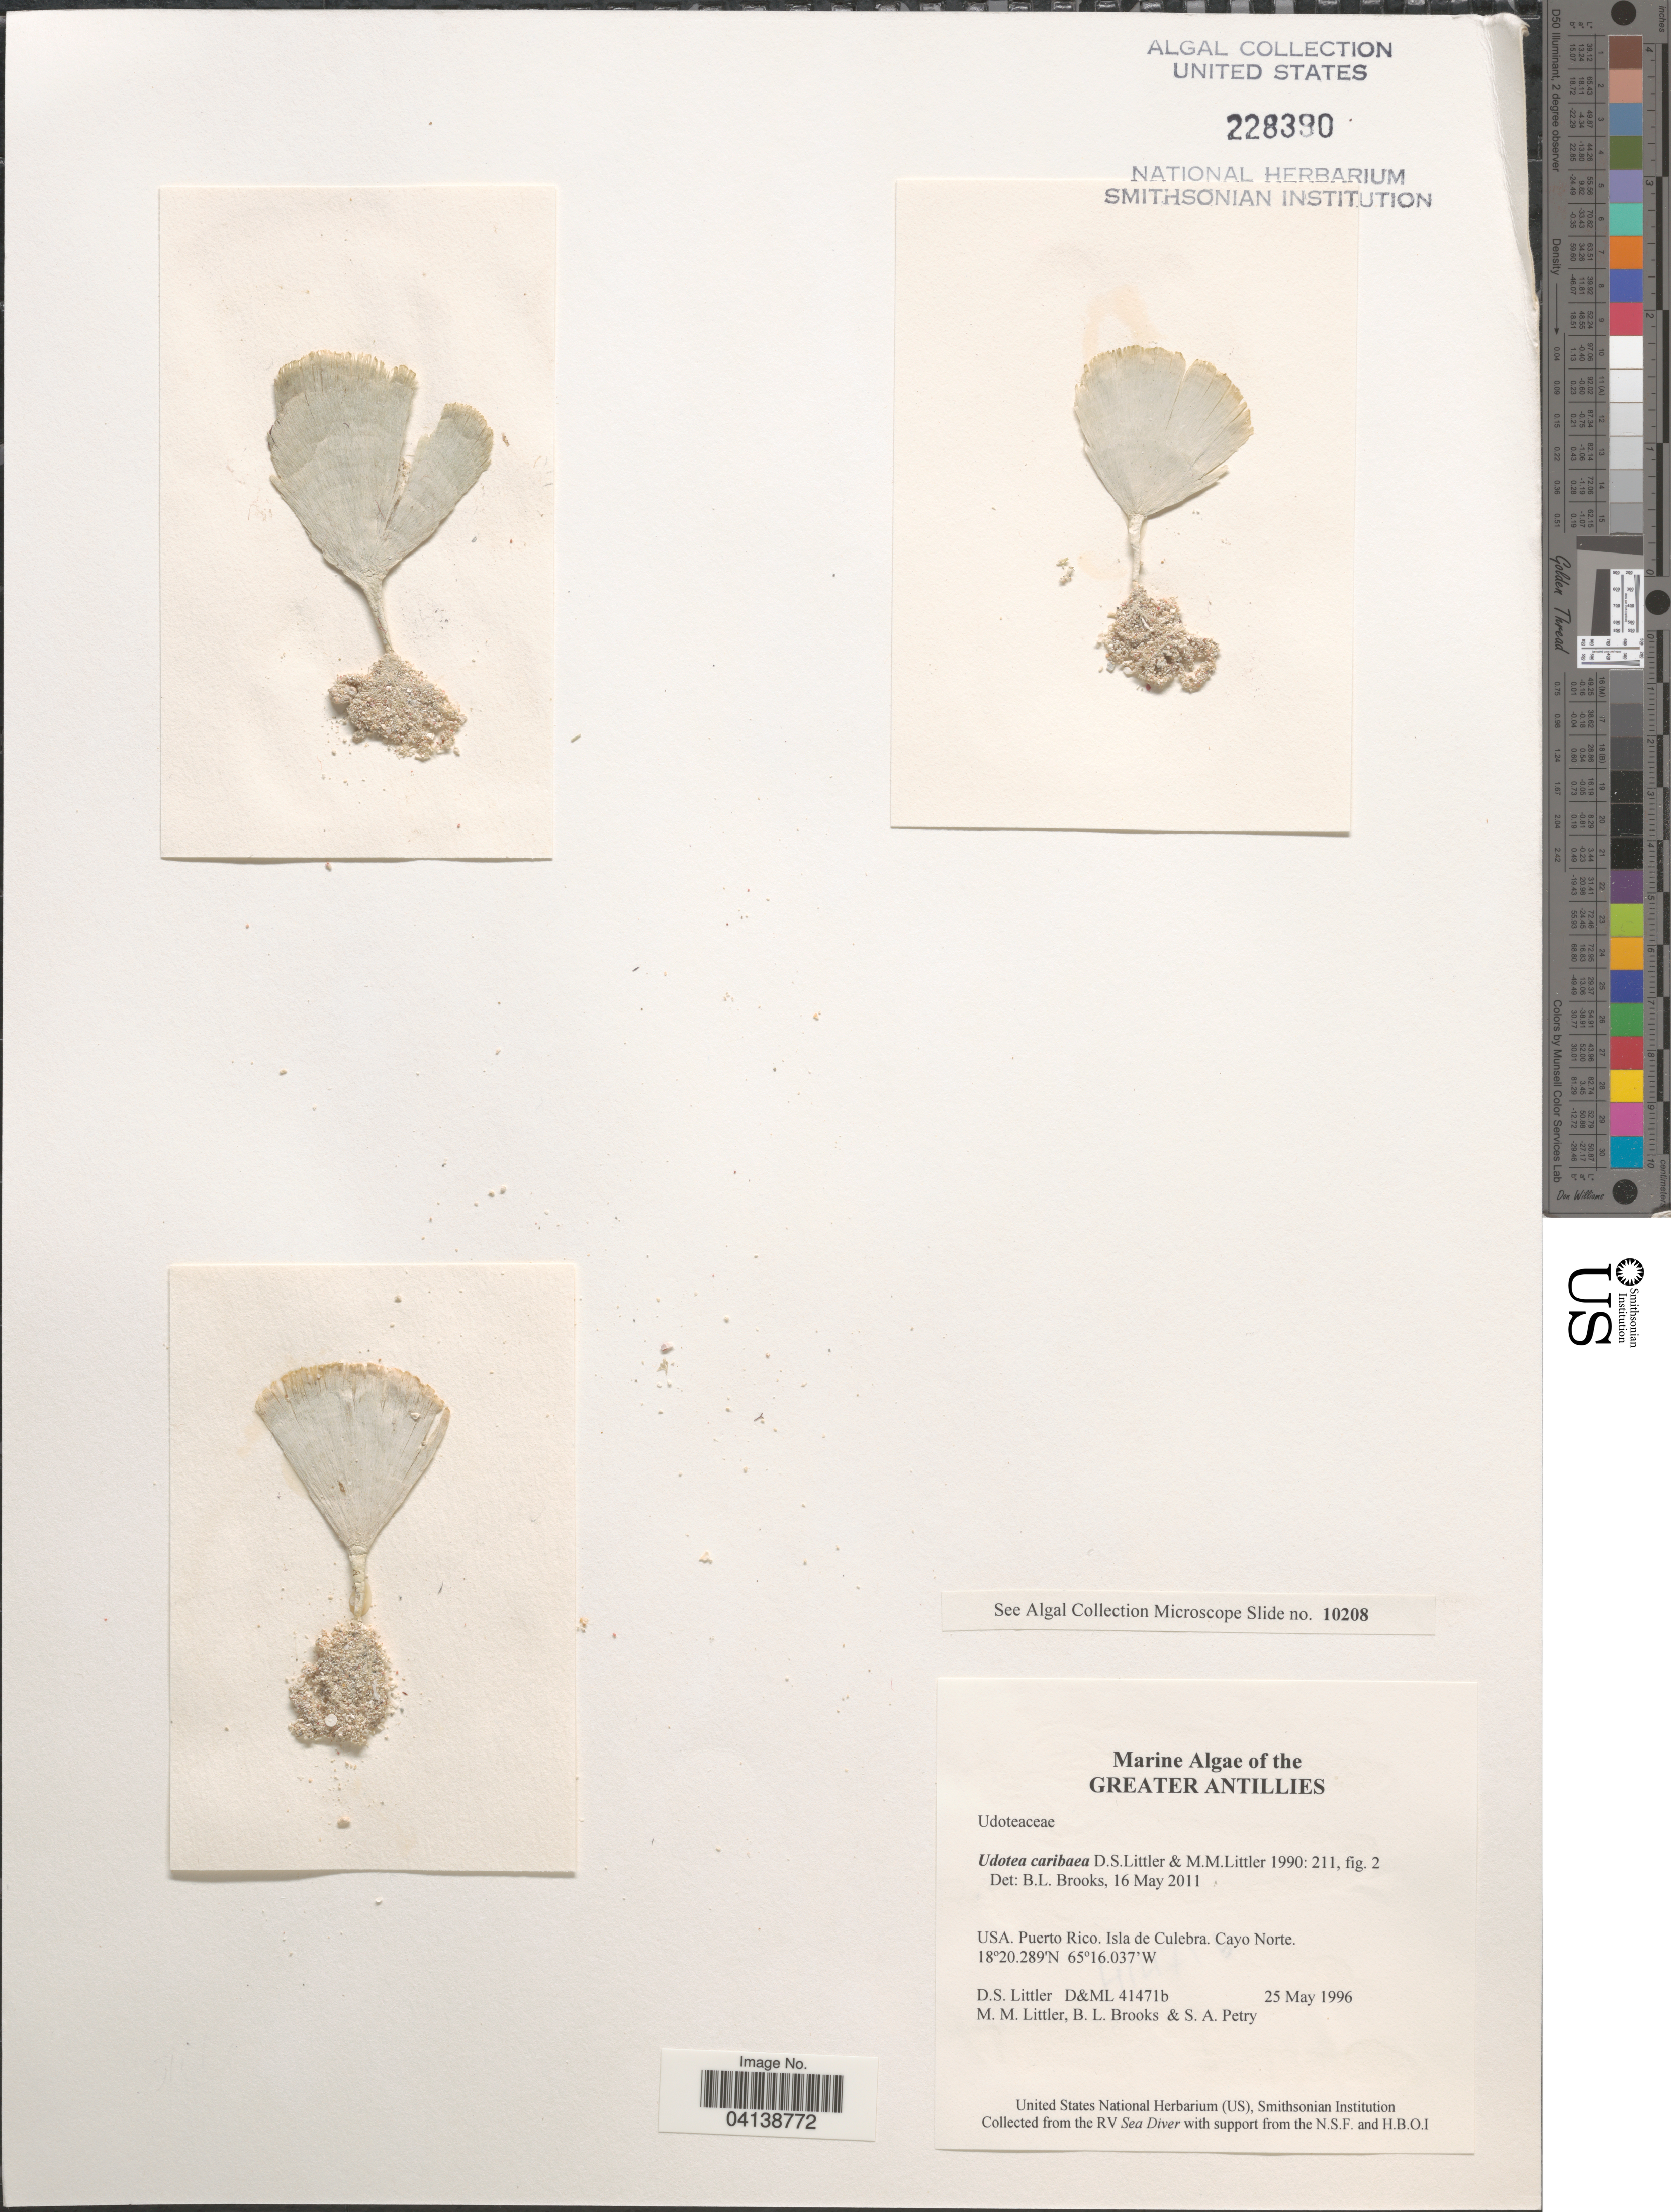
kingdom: Plantae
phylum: Chlorophyta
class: Ulvophyceae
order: Bryopsidales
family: Udoteaceae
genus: Udotea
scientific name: Udotea caribaea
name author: D.S. Littler & Littler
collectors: D. S. Littler, B. Brooks & S. Petry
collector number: D&ML41471b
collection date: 1996-05-25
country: Puerto Rico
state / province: Culebra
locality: The Greater Antillies. Isla de Culebra. Cayo Norte.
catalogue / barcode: US 228390